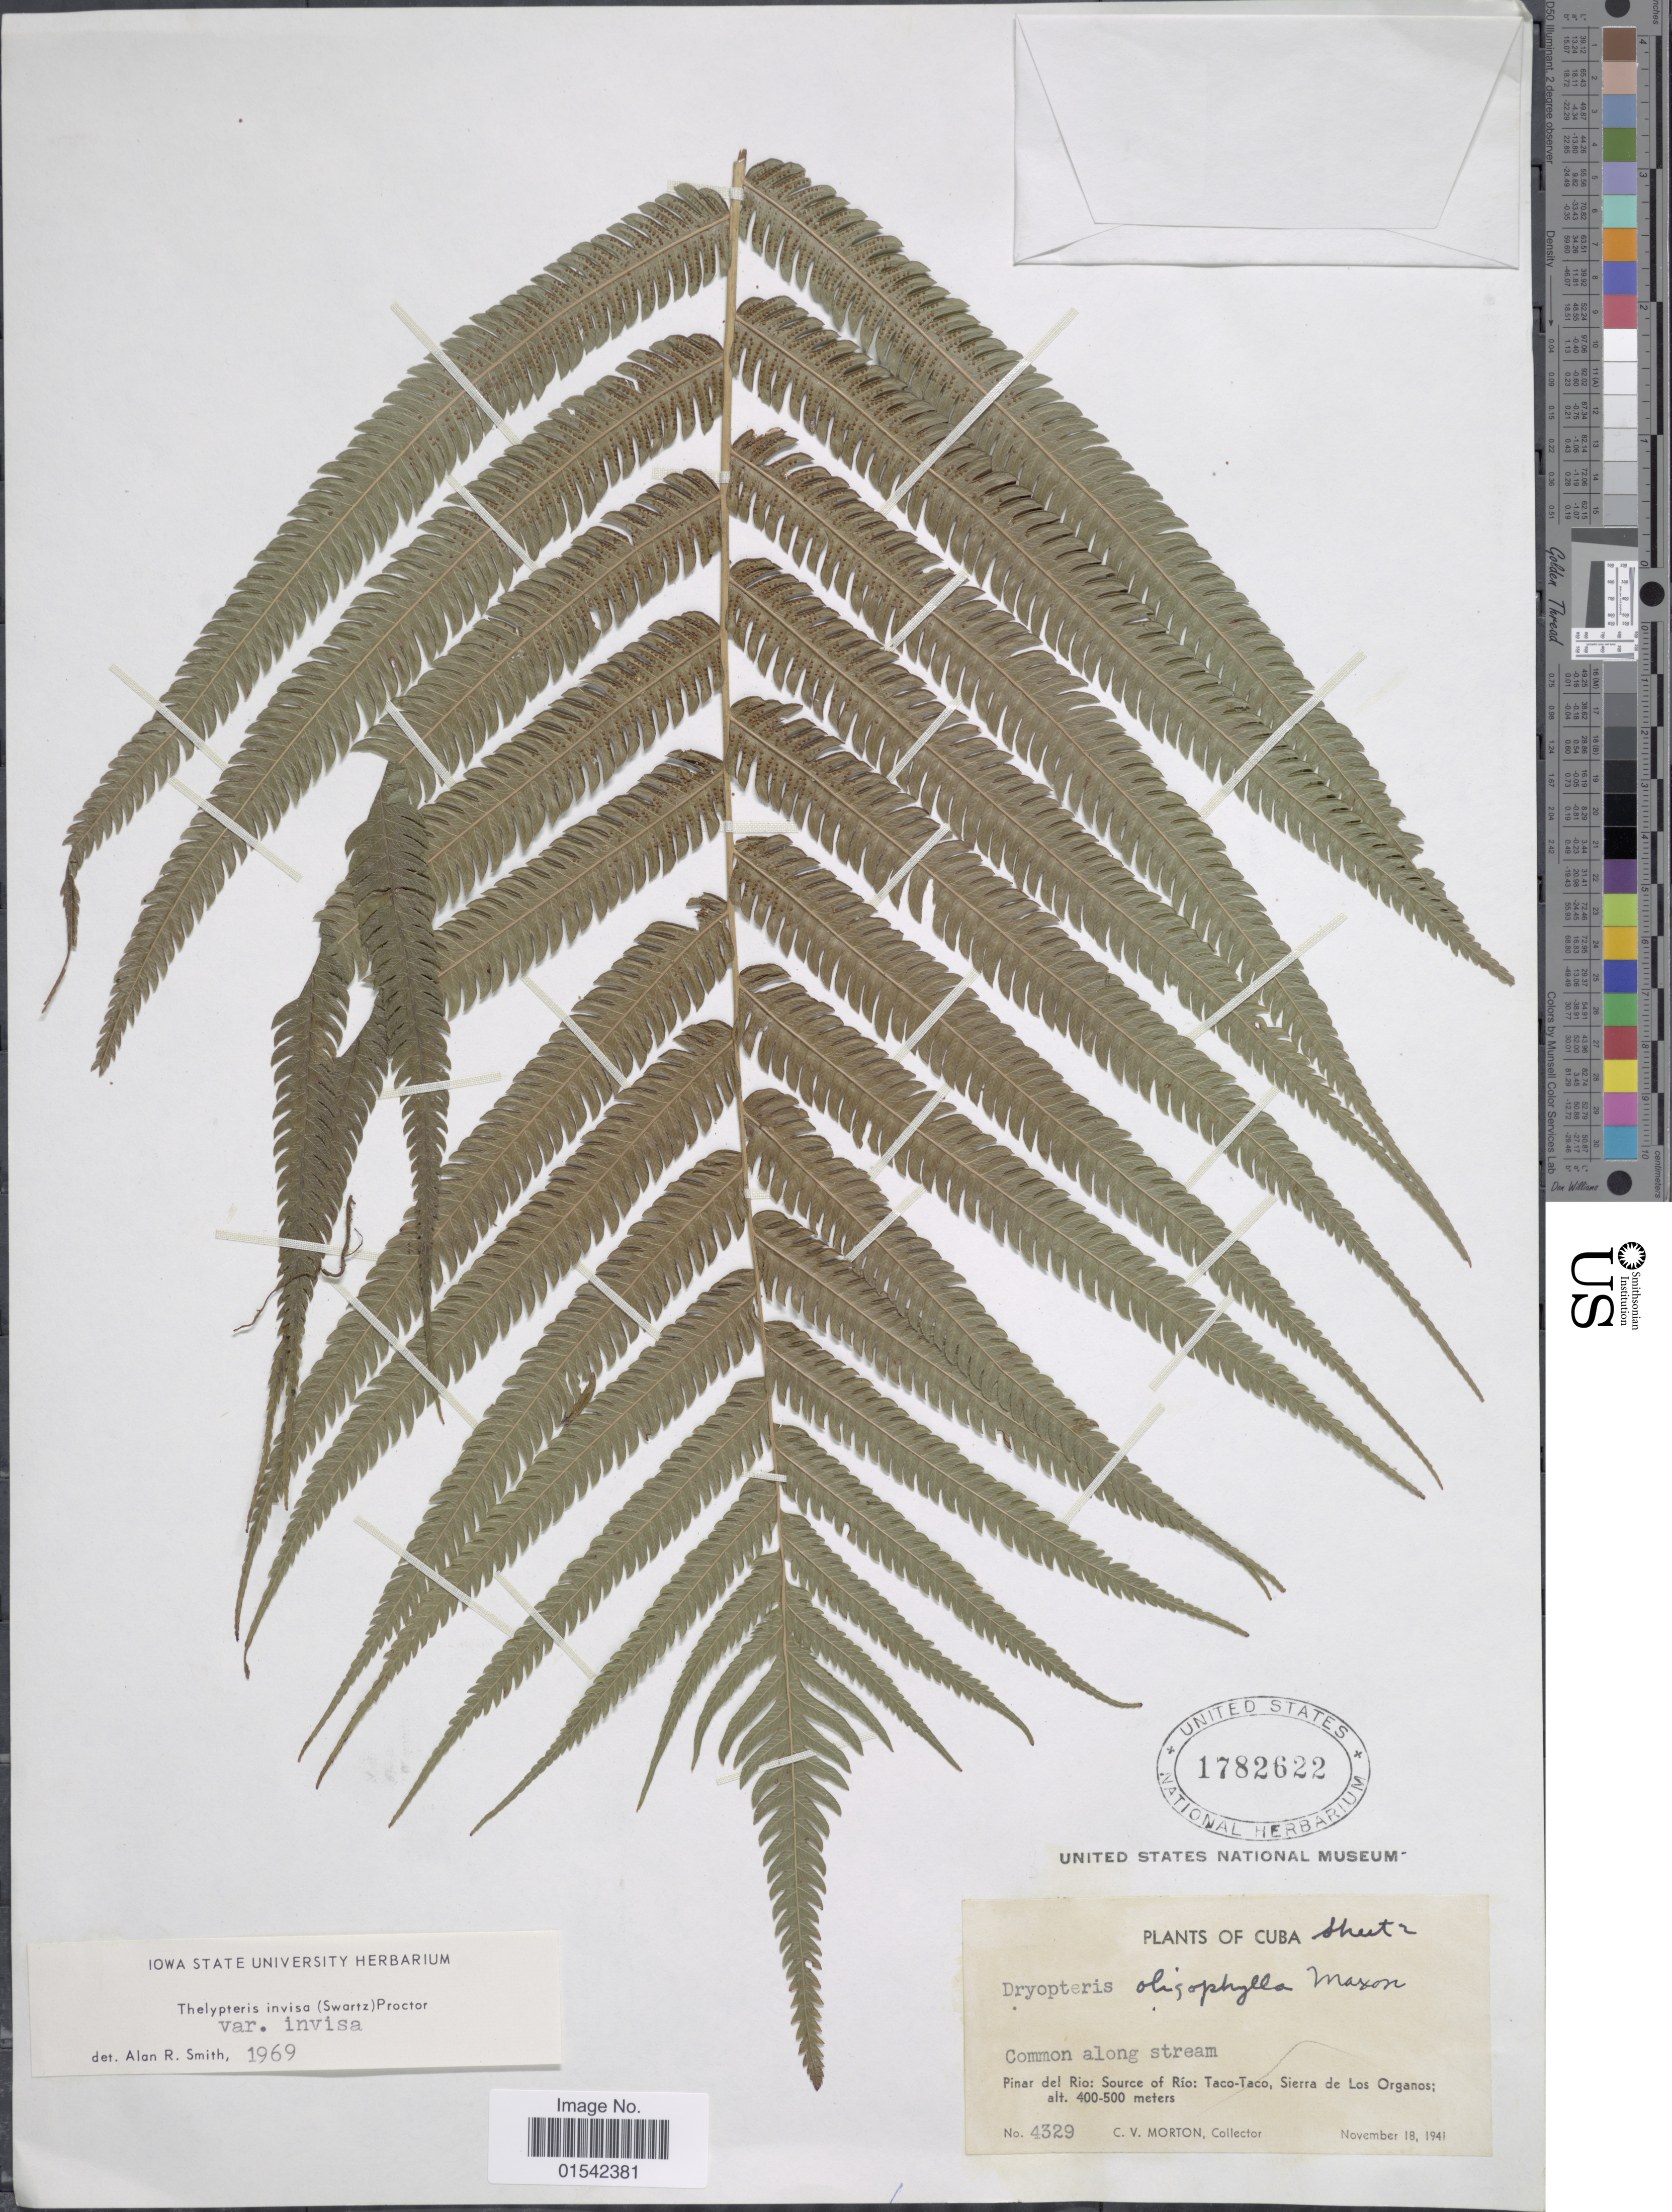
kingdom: Plantae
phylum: Tracheophyta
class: Polypodiopsida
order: Polypodiales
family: Thelypteridaceae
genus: Cyclosorus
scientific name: Cyclosorus grandis (A.R. Sm.) comb. nov., ined 2015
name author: (A.R. Sm.)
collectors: C. V. Morton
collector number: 4329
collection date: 1941-11-18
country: Cuba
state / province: Pinar del Río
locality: Source of Río: Taco-Taco, Sierra de Los Organos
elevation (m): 400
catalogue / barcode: US 1782622